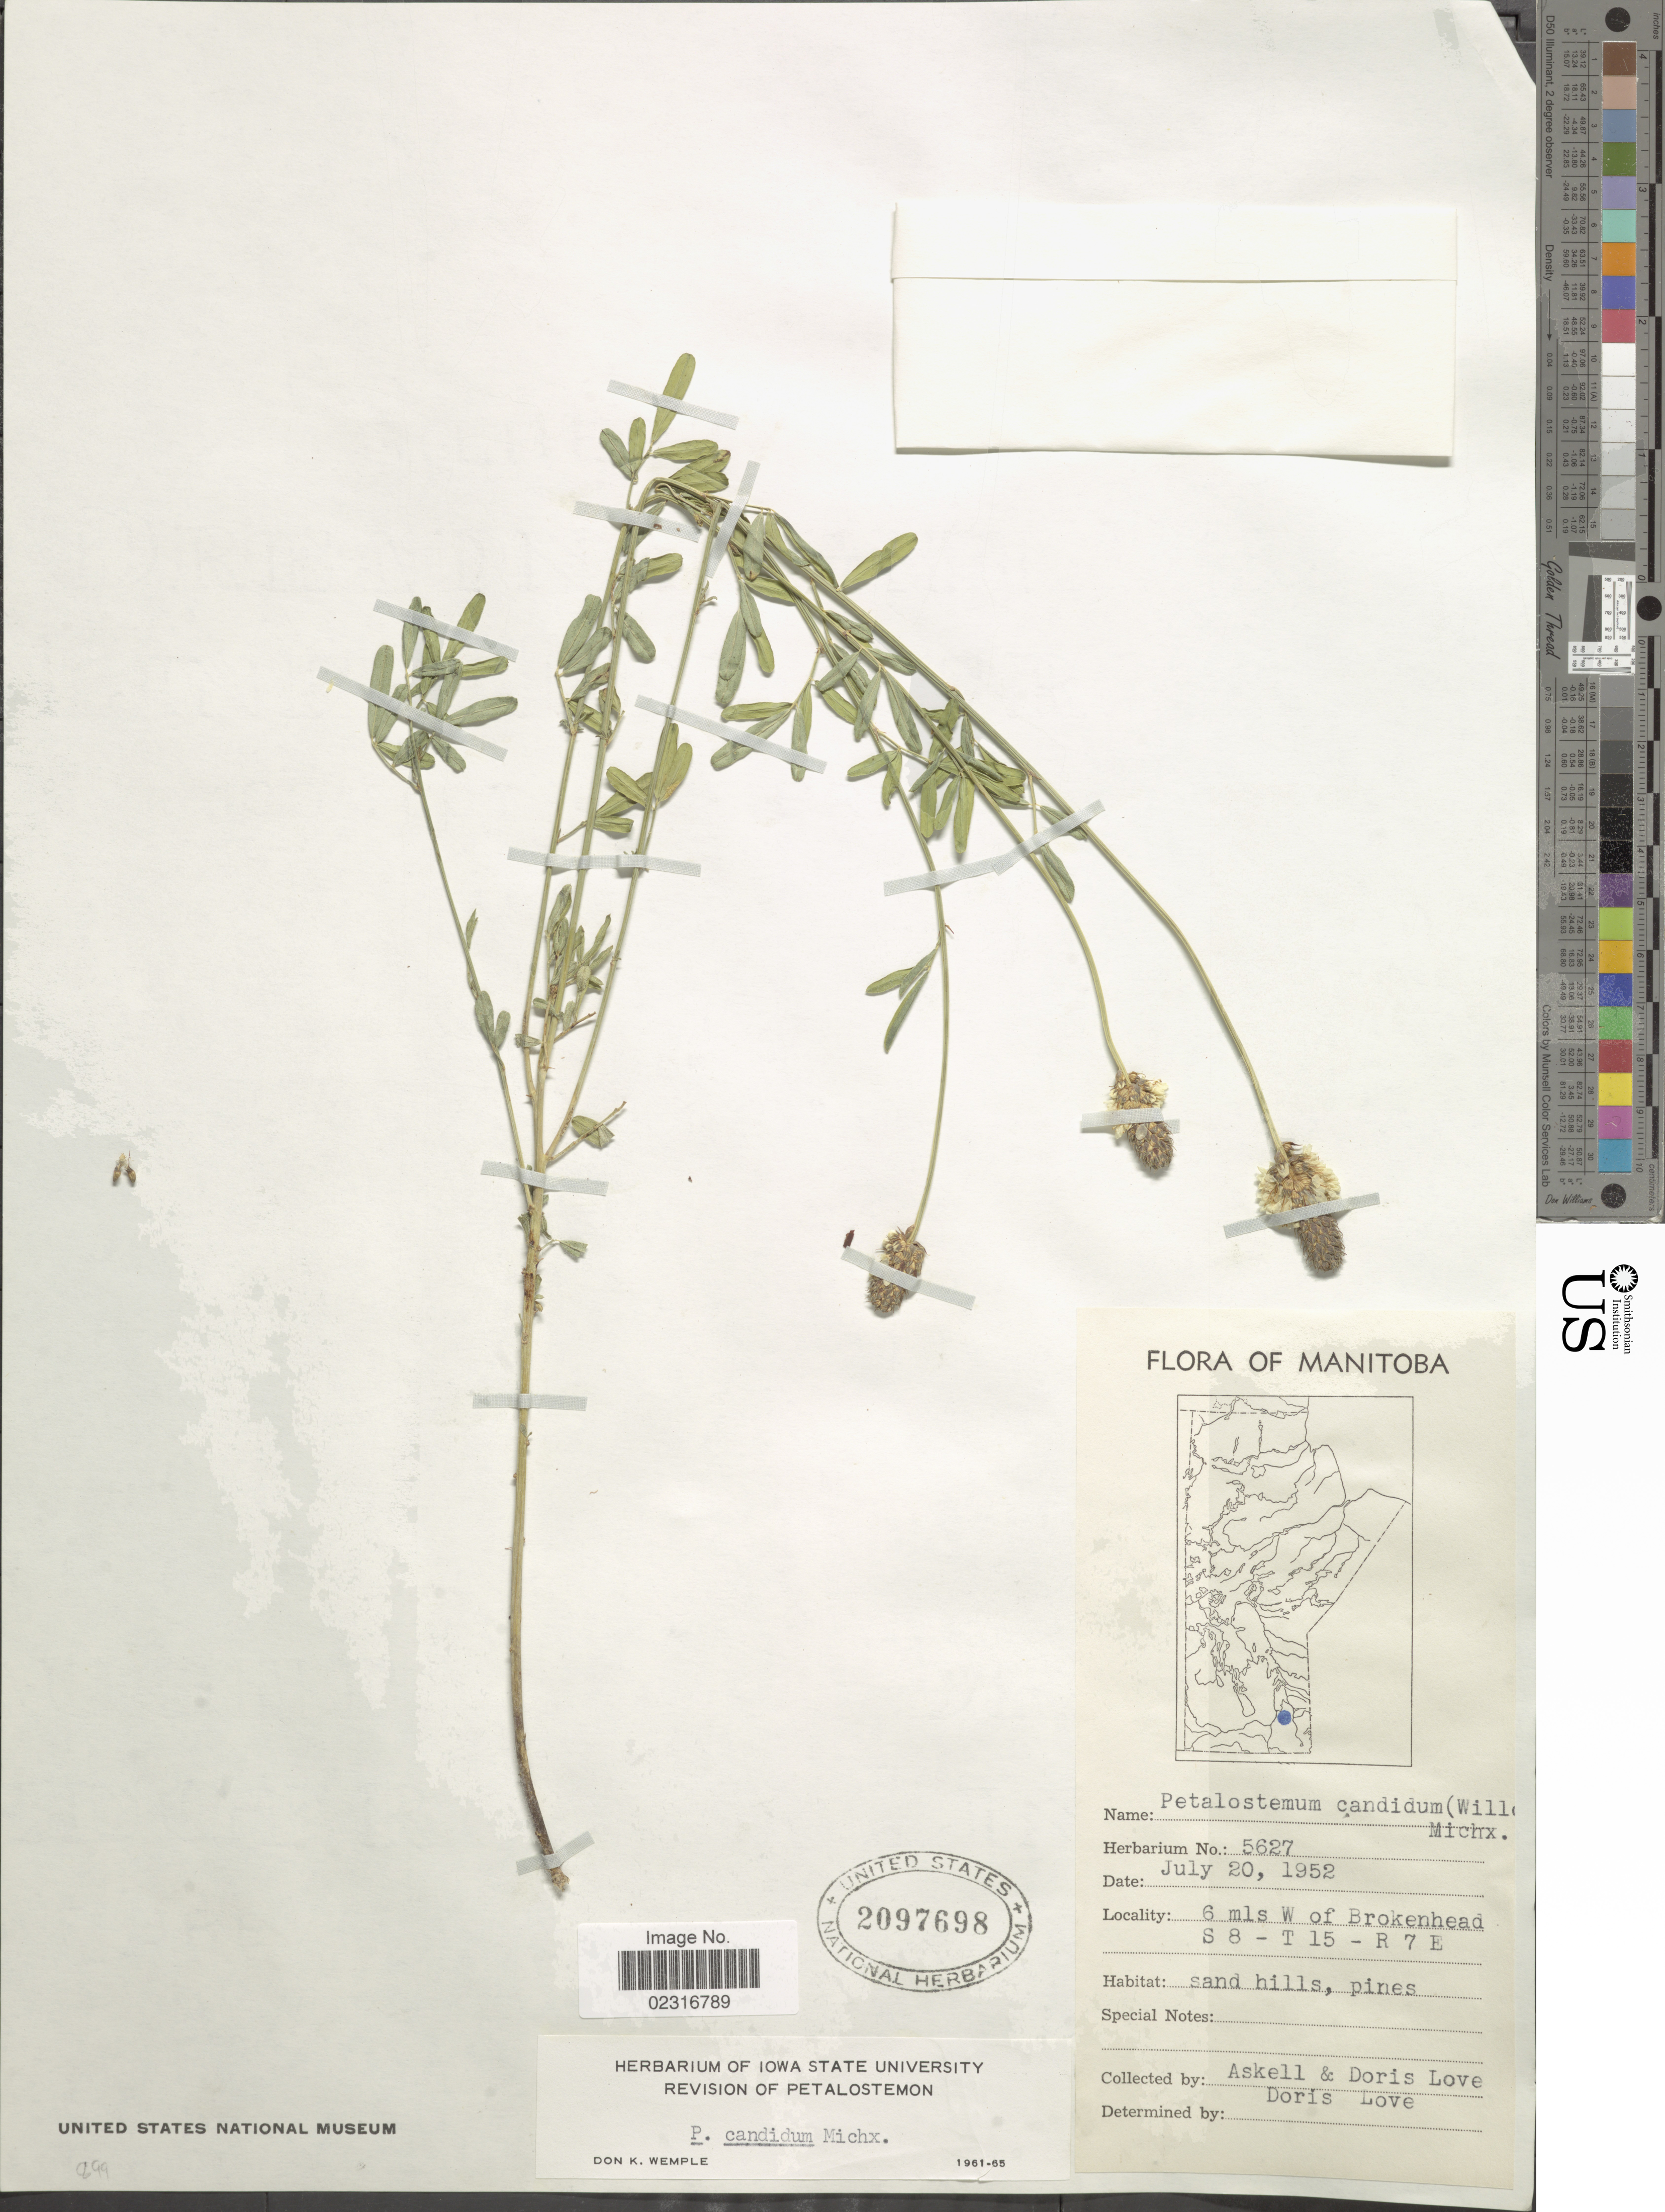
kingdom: Plantae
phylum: Tracheophyta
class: Magnoliopsida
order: Fabales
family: Fabaceae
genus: Dalea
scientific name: Dalea candida var. candida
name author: Michx. ex Willd.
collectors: Á. Löve & D. Löve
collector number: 5627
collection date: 1952-07-20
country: Canada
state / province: Manitoba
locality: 6 mls W of Brokenhead S8 - T 15 - R 7 E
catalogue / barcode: US 2097698